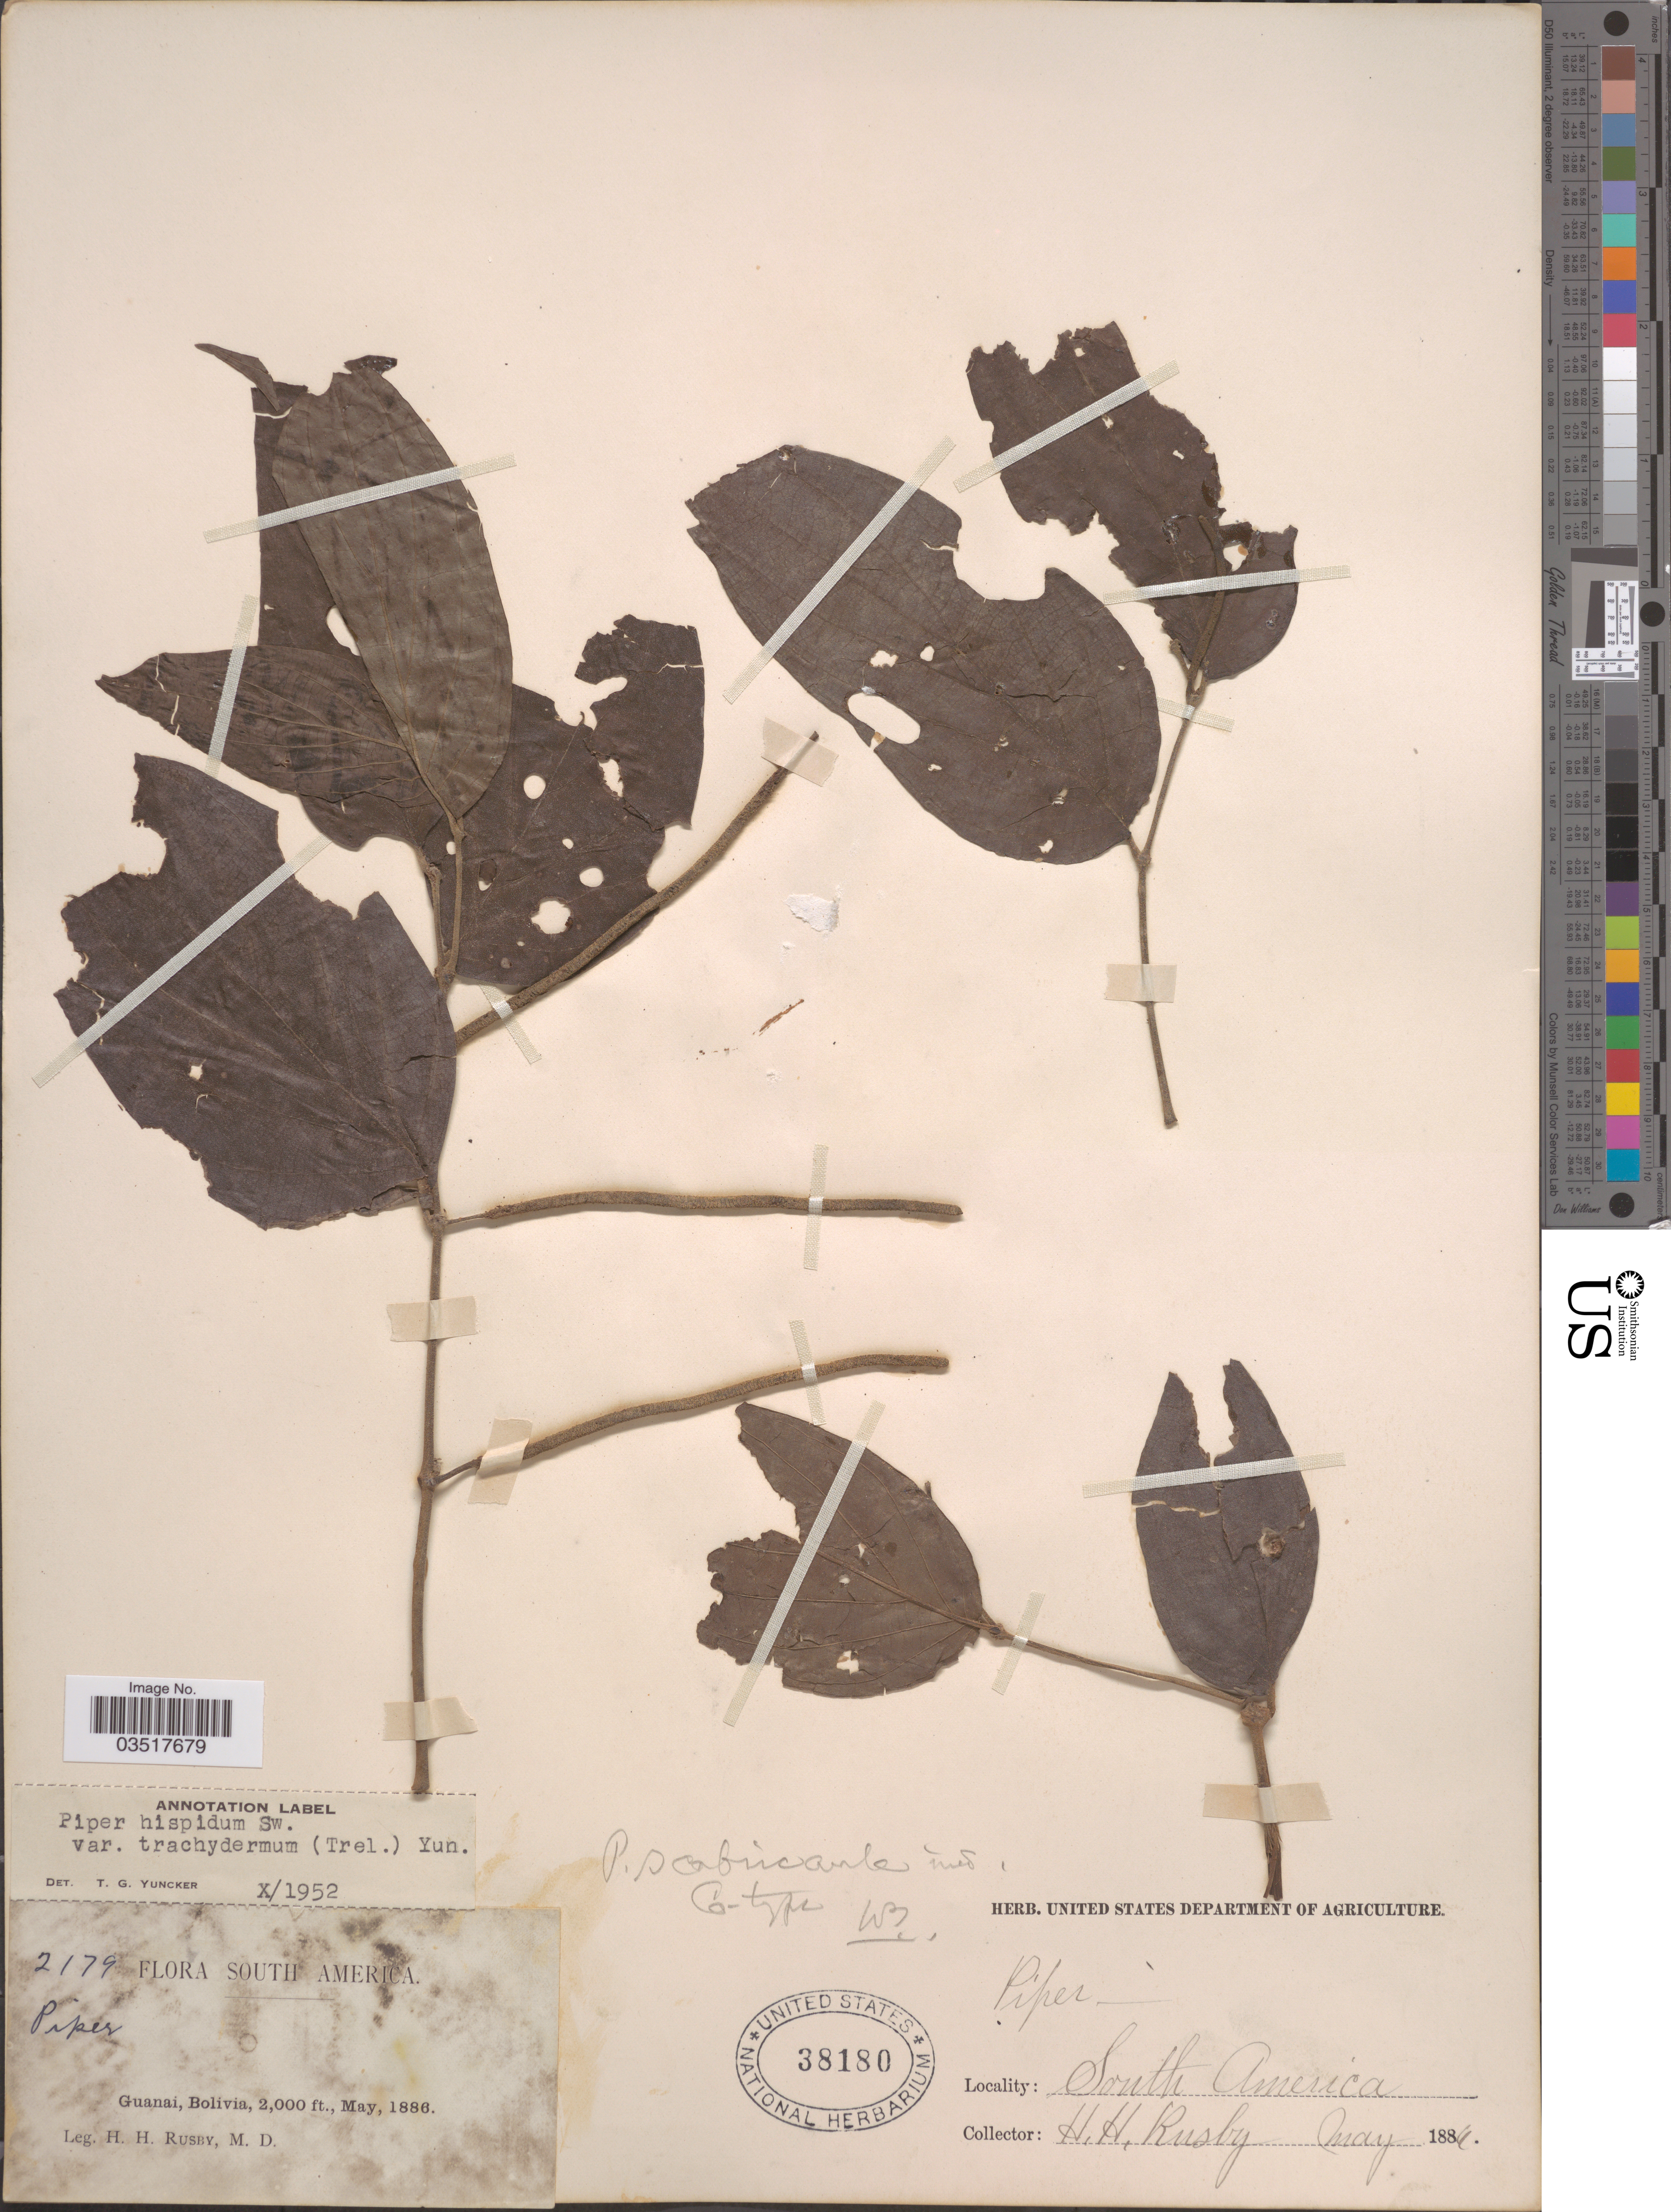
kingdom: Plantae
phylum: Tracheophyta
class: Magnoliopsida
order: Piperales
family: Piperaceae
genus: Piper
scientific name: Piper hispidum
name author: Sw.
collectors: H. H. Rusby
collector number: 2179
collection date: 1886-05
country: Bolivia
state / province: La Páz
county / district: Larecaja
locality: Guanay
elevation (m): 610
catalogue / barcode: US 38180